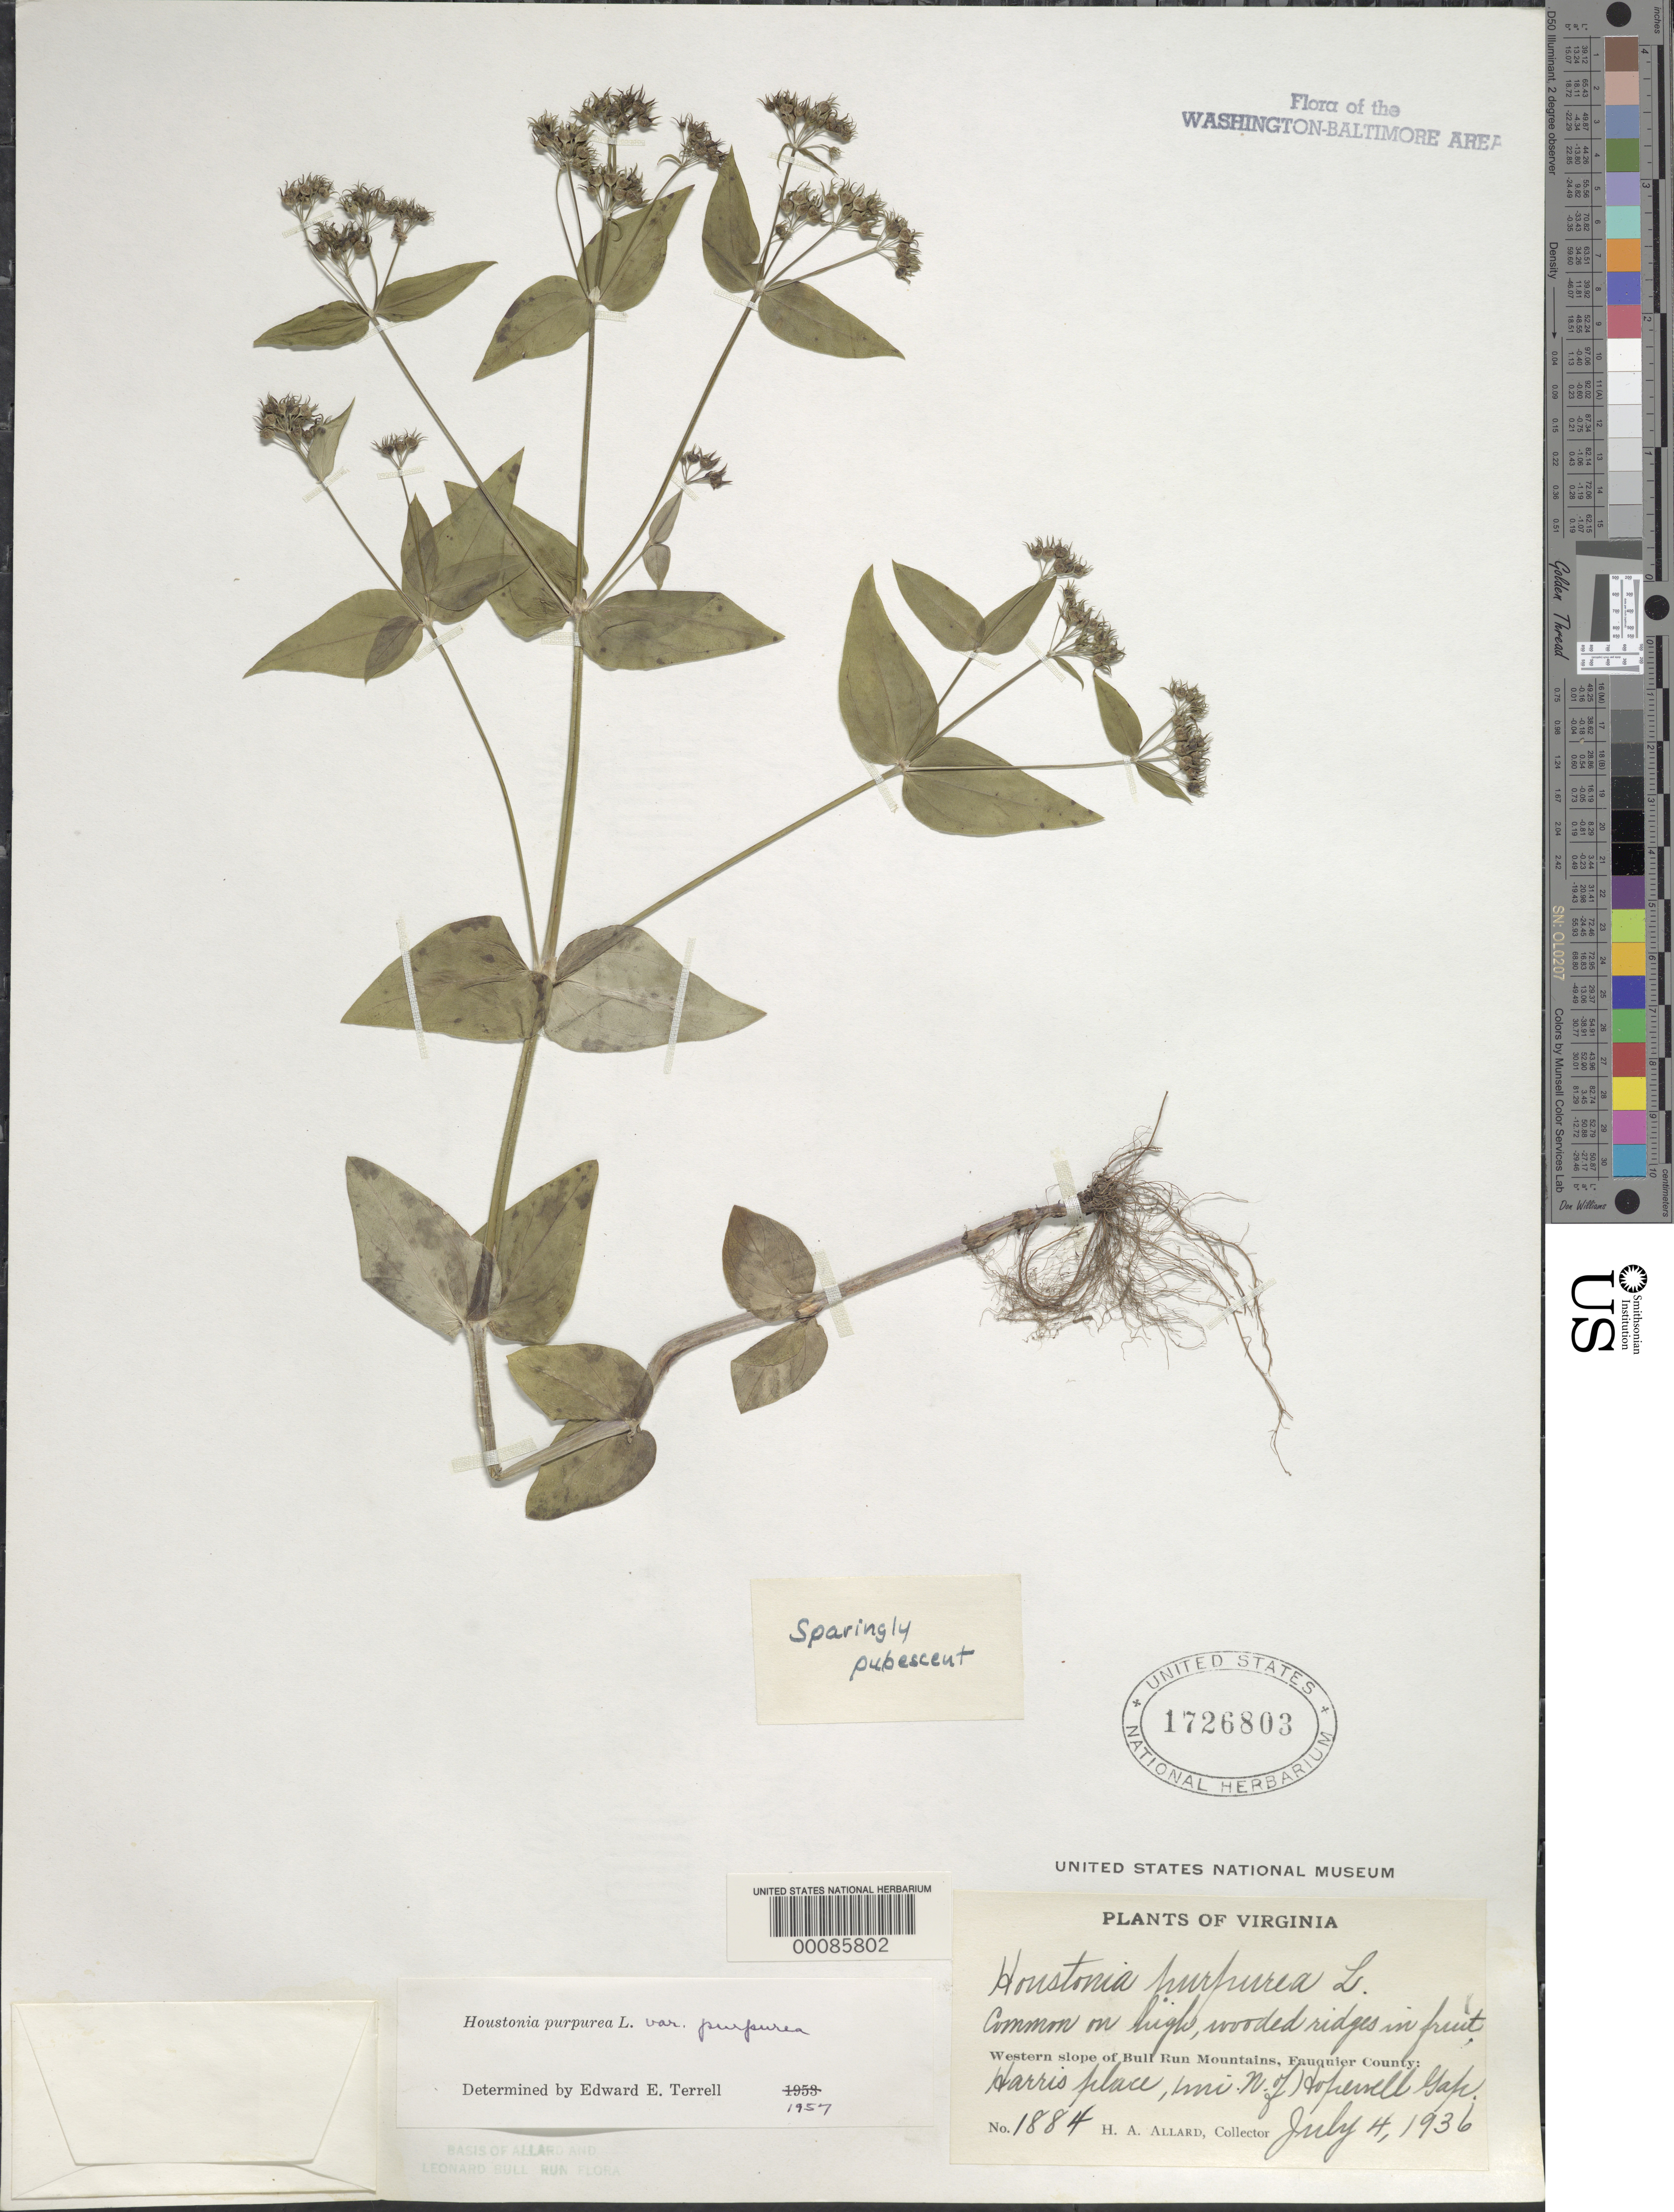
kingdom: Plantae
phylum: Tracheophyta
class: Magnoliopsida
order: Gentianales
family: Rubiaceae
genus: Houstonia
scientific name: Houstonia purpurea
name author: L.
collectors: H. A. Allard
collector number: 1884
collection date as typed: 04 Jul 1936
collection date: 1936-07-04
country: United States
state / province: Virginia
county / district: Fauquier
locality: Hopewell Gap, west slope of Bull Run Mts.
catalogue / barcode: US 1726803